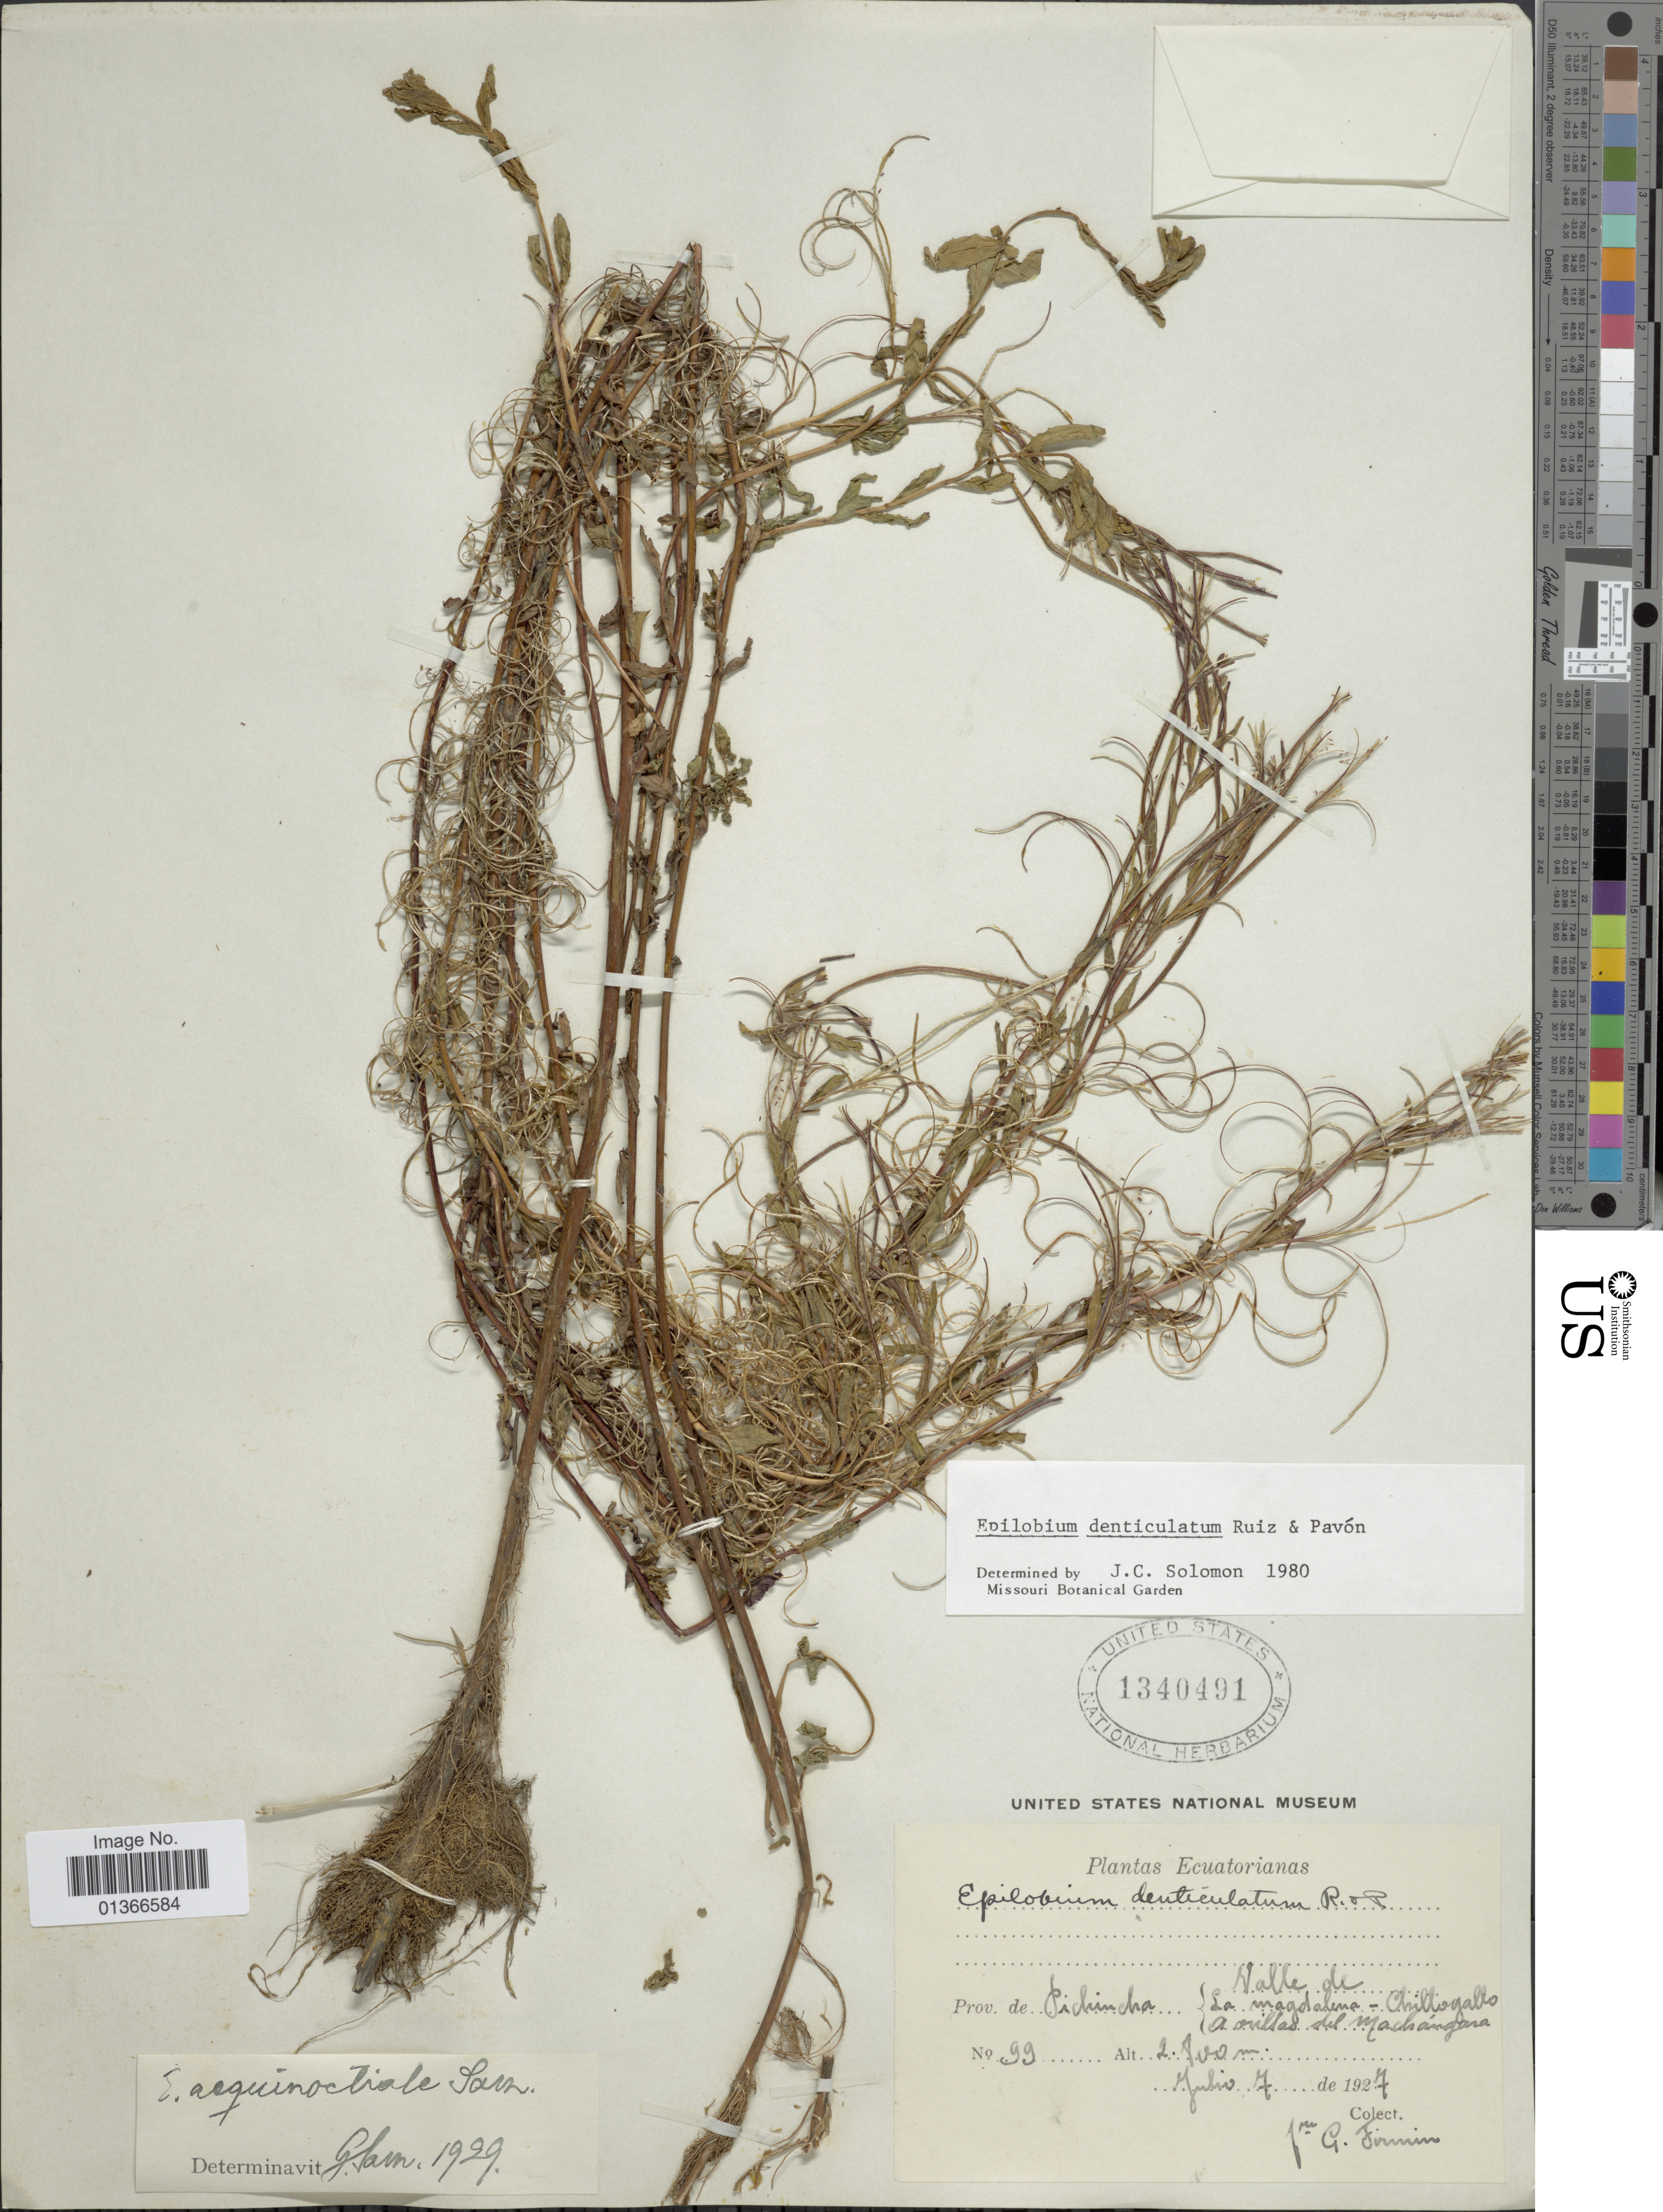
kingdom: Plantae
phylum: Tracheophyta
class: Magnoliopsida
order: Myrtales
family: Onagraceae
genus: Epilobium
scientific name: Epilobium denticulatum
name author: Ruiz & Pav.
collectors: G. Firmin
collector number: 99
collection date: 1927-07-07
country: Ecuador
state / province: Pichincha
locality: Halle de La Magdalena - Chillogallo, a orillas del Machángara.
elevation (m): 2700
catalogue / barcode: US 1340491